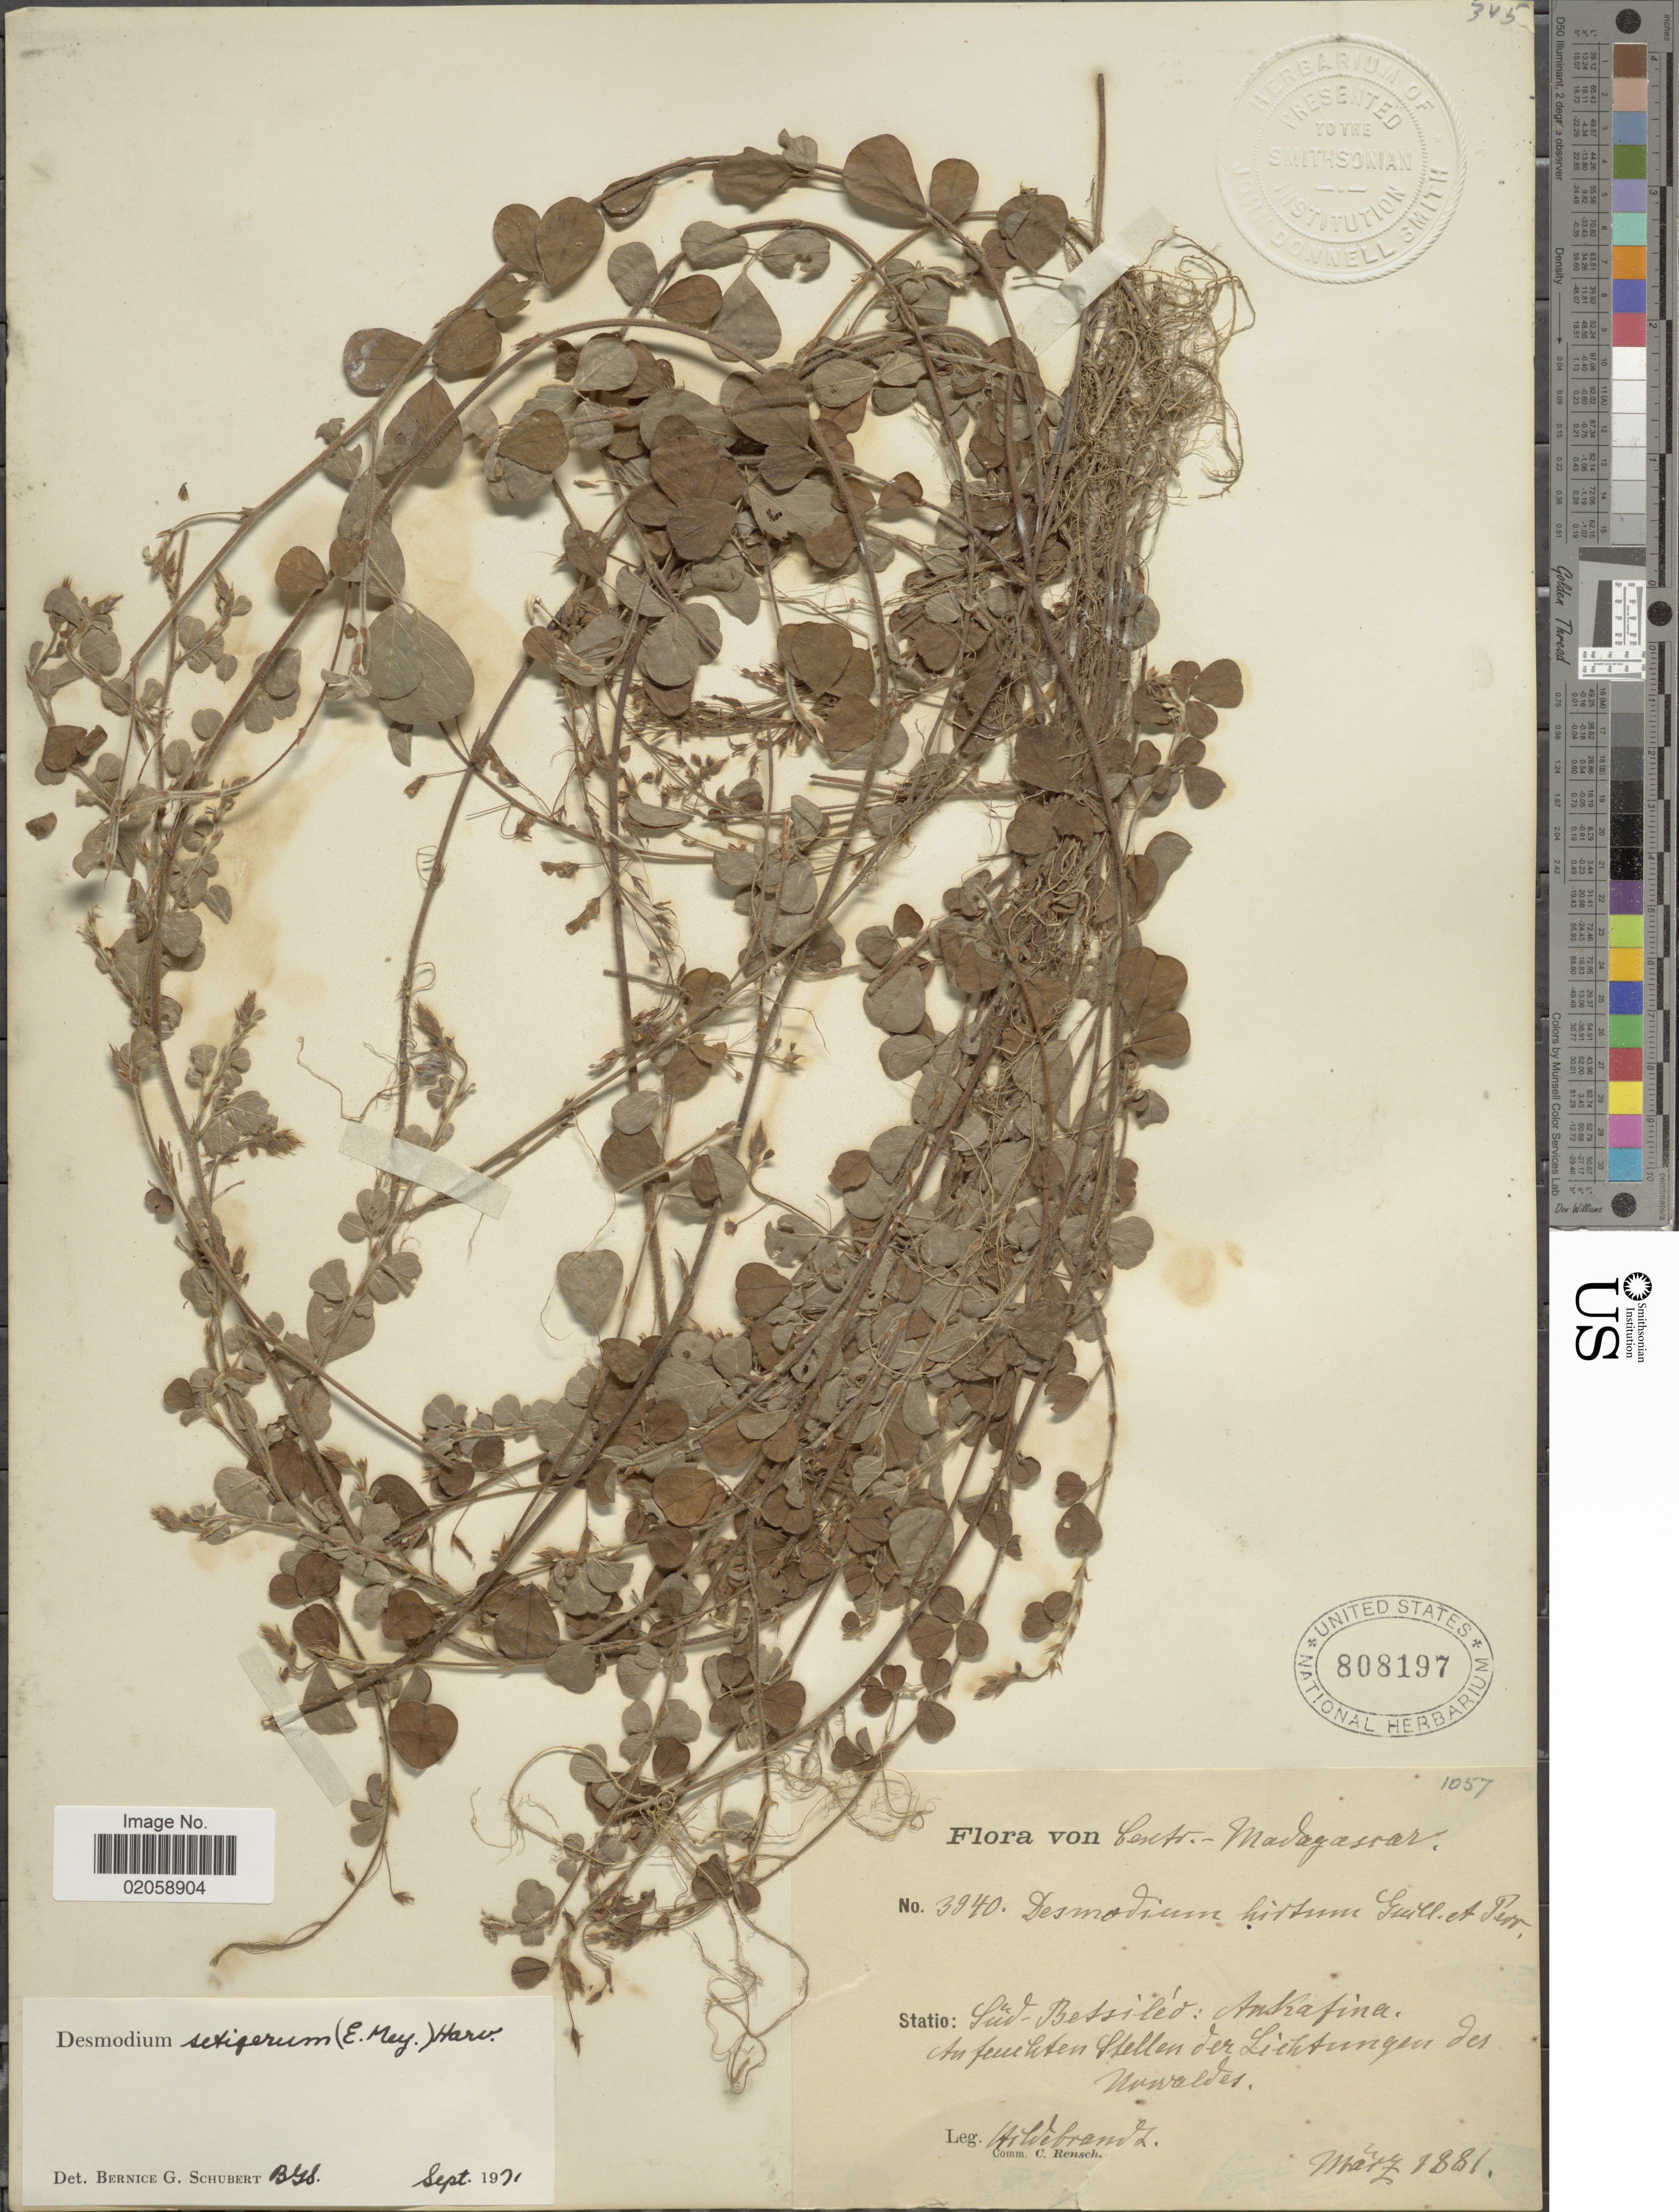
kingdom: Plantae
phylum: Tracheophyta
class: Magnoliopsida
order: Fabales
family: Fabaceae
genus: Grona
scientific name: Grona setigera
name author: (E. Mey.) H. Ohashi & K. Ohashi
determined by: Strong, Mark T., (BOT), Smithsonian Institution - National Museum of Natural History (UNITED STATES)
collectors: J. Hildebrandt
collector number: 3940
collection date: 1881-03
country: Madagascar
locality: Centr.-Madagascar. Süd-Betsiléo: Ankafina. An feuchten Stellen der Lichtungen der Urwalder.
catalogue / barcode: US 808197